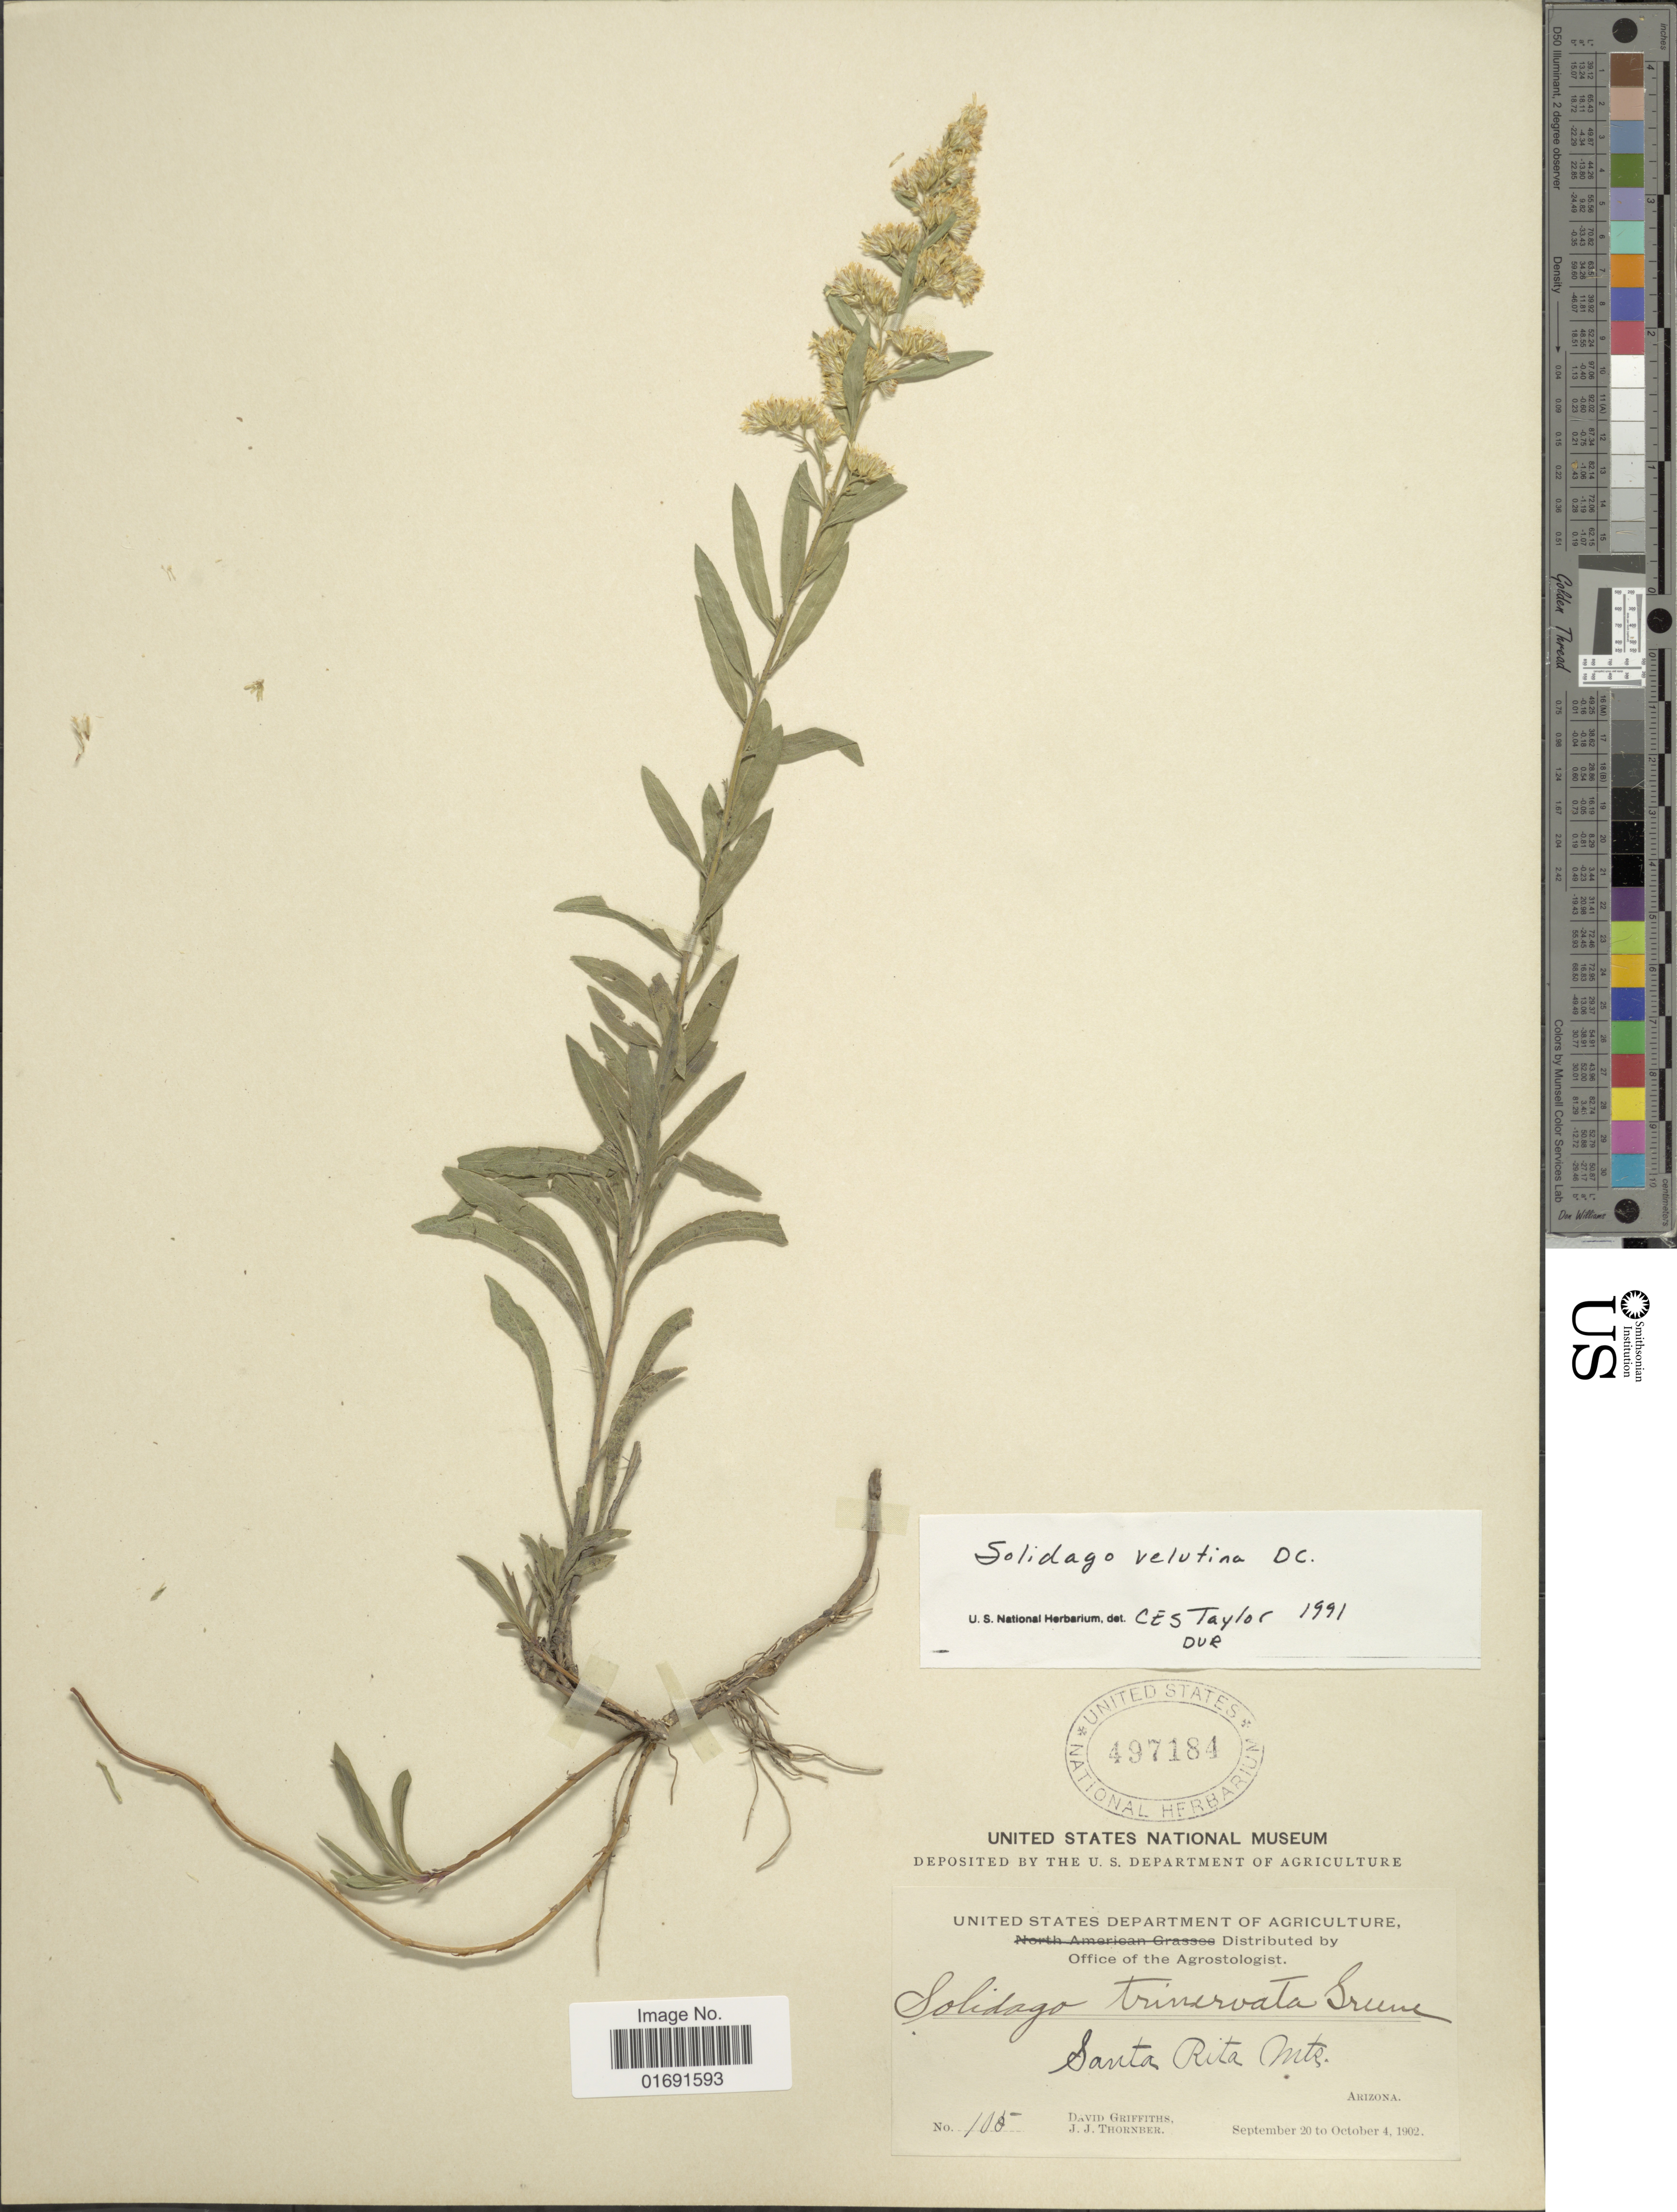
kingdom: Plantae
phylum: Tracheophyta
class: Magnoliopsida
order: Asterales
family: Asteraceae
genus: Solidago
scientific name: Solidago velutina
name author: DC.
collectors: D. Griffiths & J. Thornber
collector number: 105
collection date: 1902-09-20/1902-10-04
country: United States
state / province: Arizona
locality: Santa Rita Mts.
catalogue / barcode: US 497184